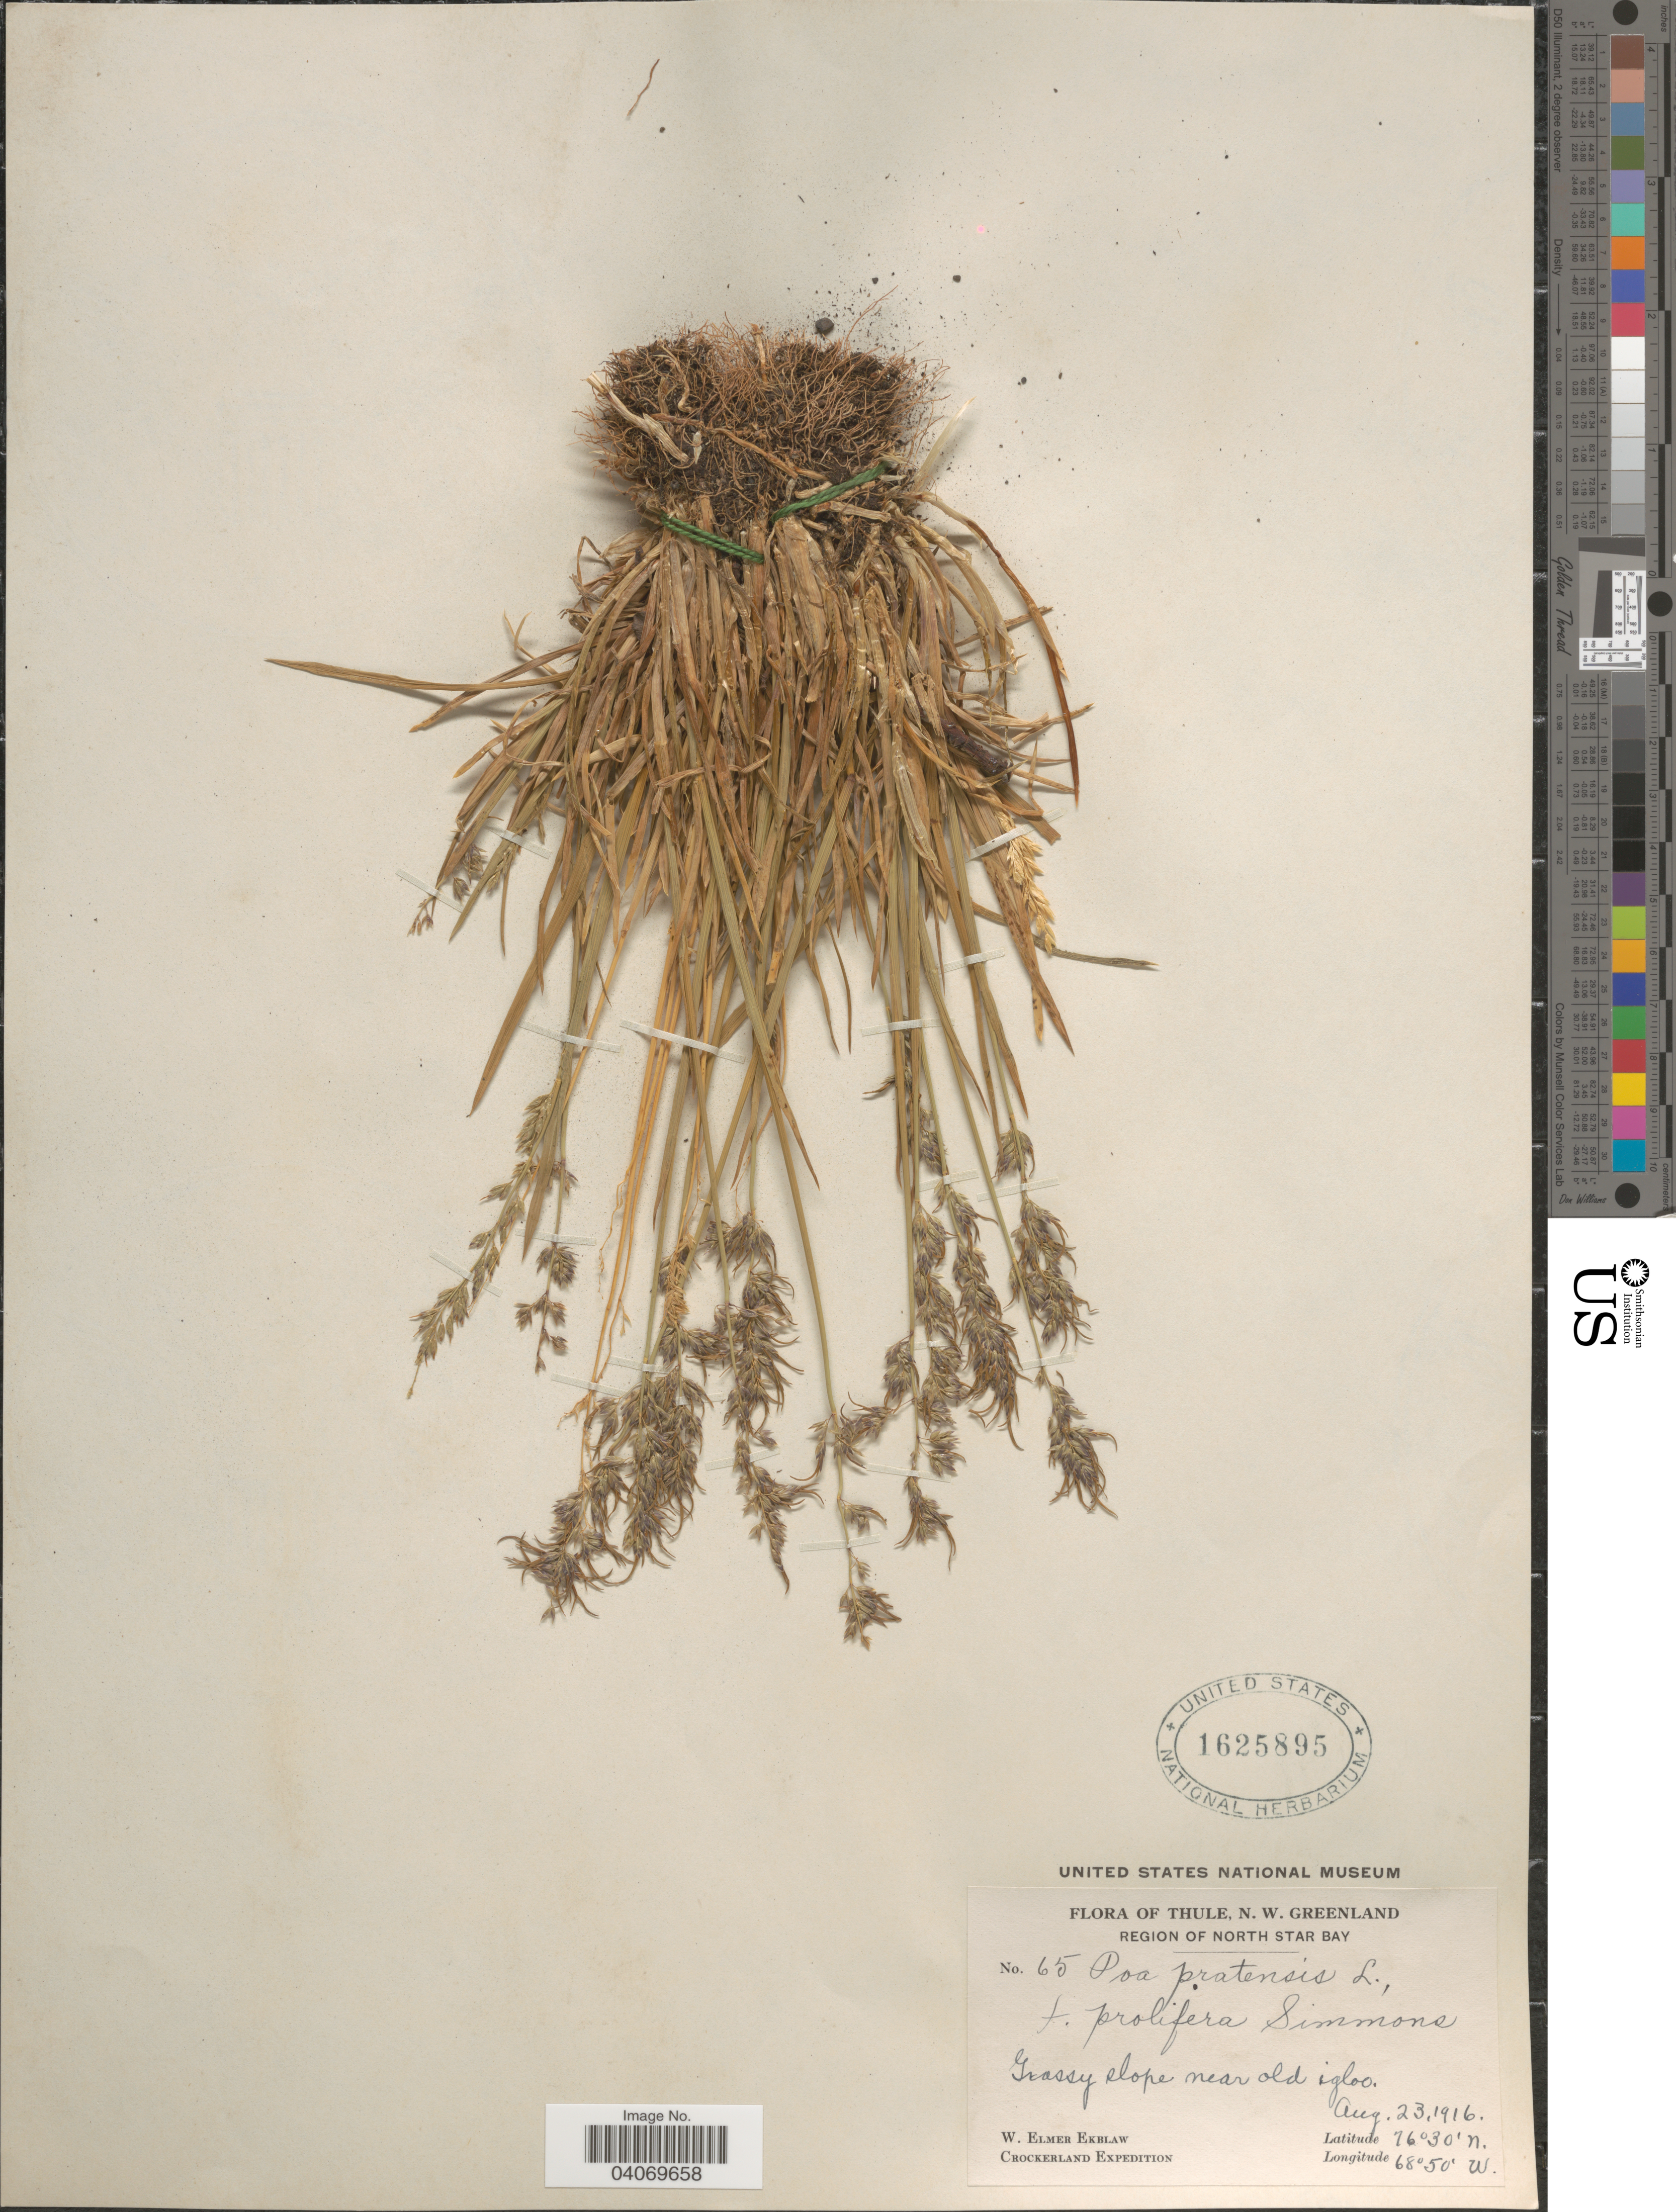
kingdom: Plantae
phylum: Tracheophyta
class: Liliopsida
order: Poales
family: Poaceae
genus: Poa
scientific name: Poa sp.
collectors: W. Ekblaw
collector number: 65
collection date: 1916-08-23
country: Greenland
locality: Thule, N. W. Greenland. Region of North Star Bay. Grassy slope near old igloo. Crockerland Expedition.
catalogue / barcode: US 1625895